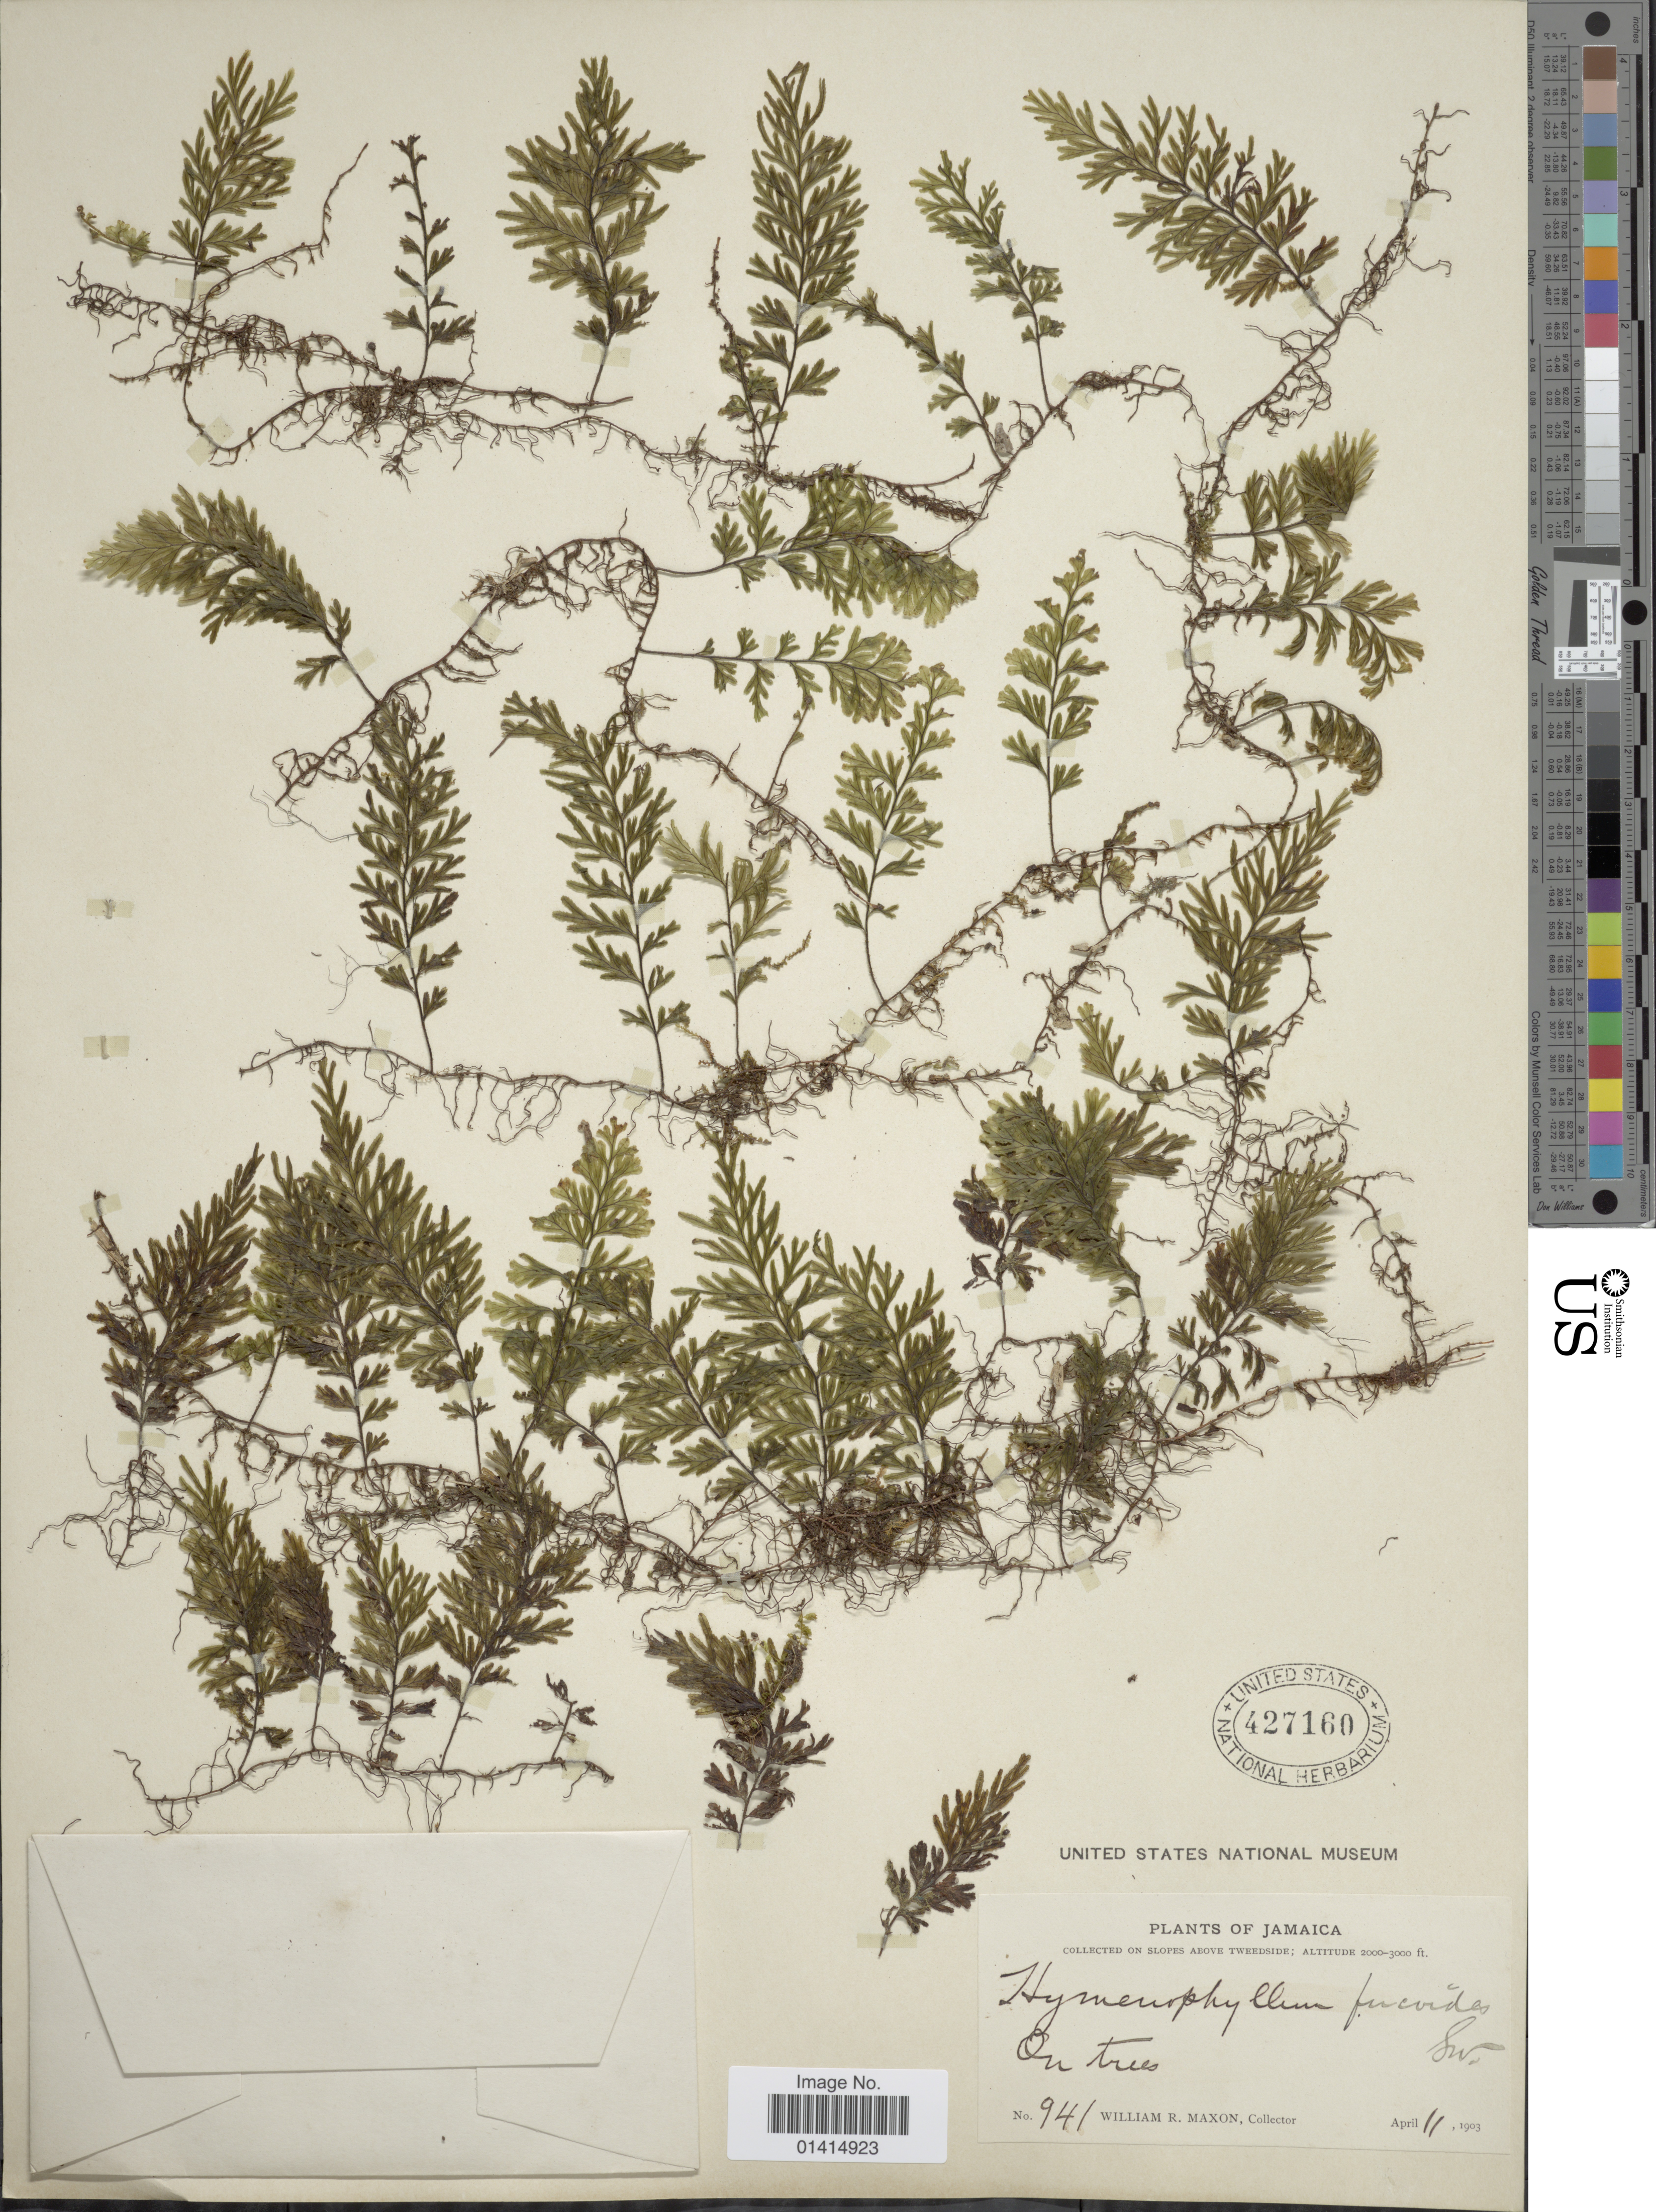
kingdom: Plantae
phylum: Tracheophyta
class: Polypodiopsida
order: Hymenophyllales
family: Hymenophyllaceae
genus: Hymenophyllum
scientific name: Hymenophyllum fucoides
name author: (Sw.) Sw.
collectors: W. R. Maxon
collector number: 941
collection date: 1903-04-11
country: Jamaica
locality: On slopes above tweeside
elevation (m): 610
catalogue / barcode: US 427160